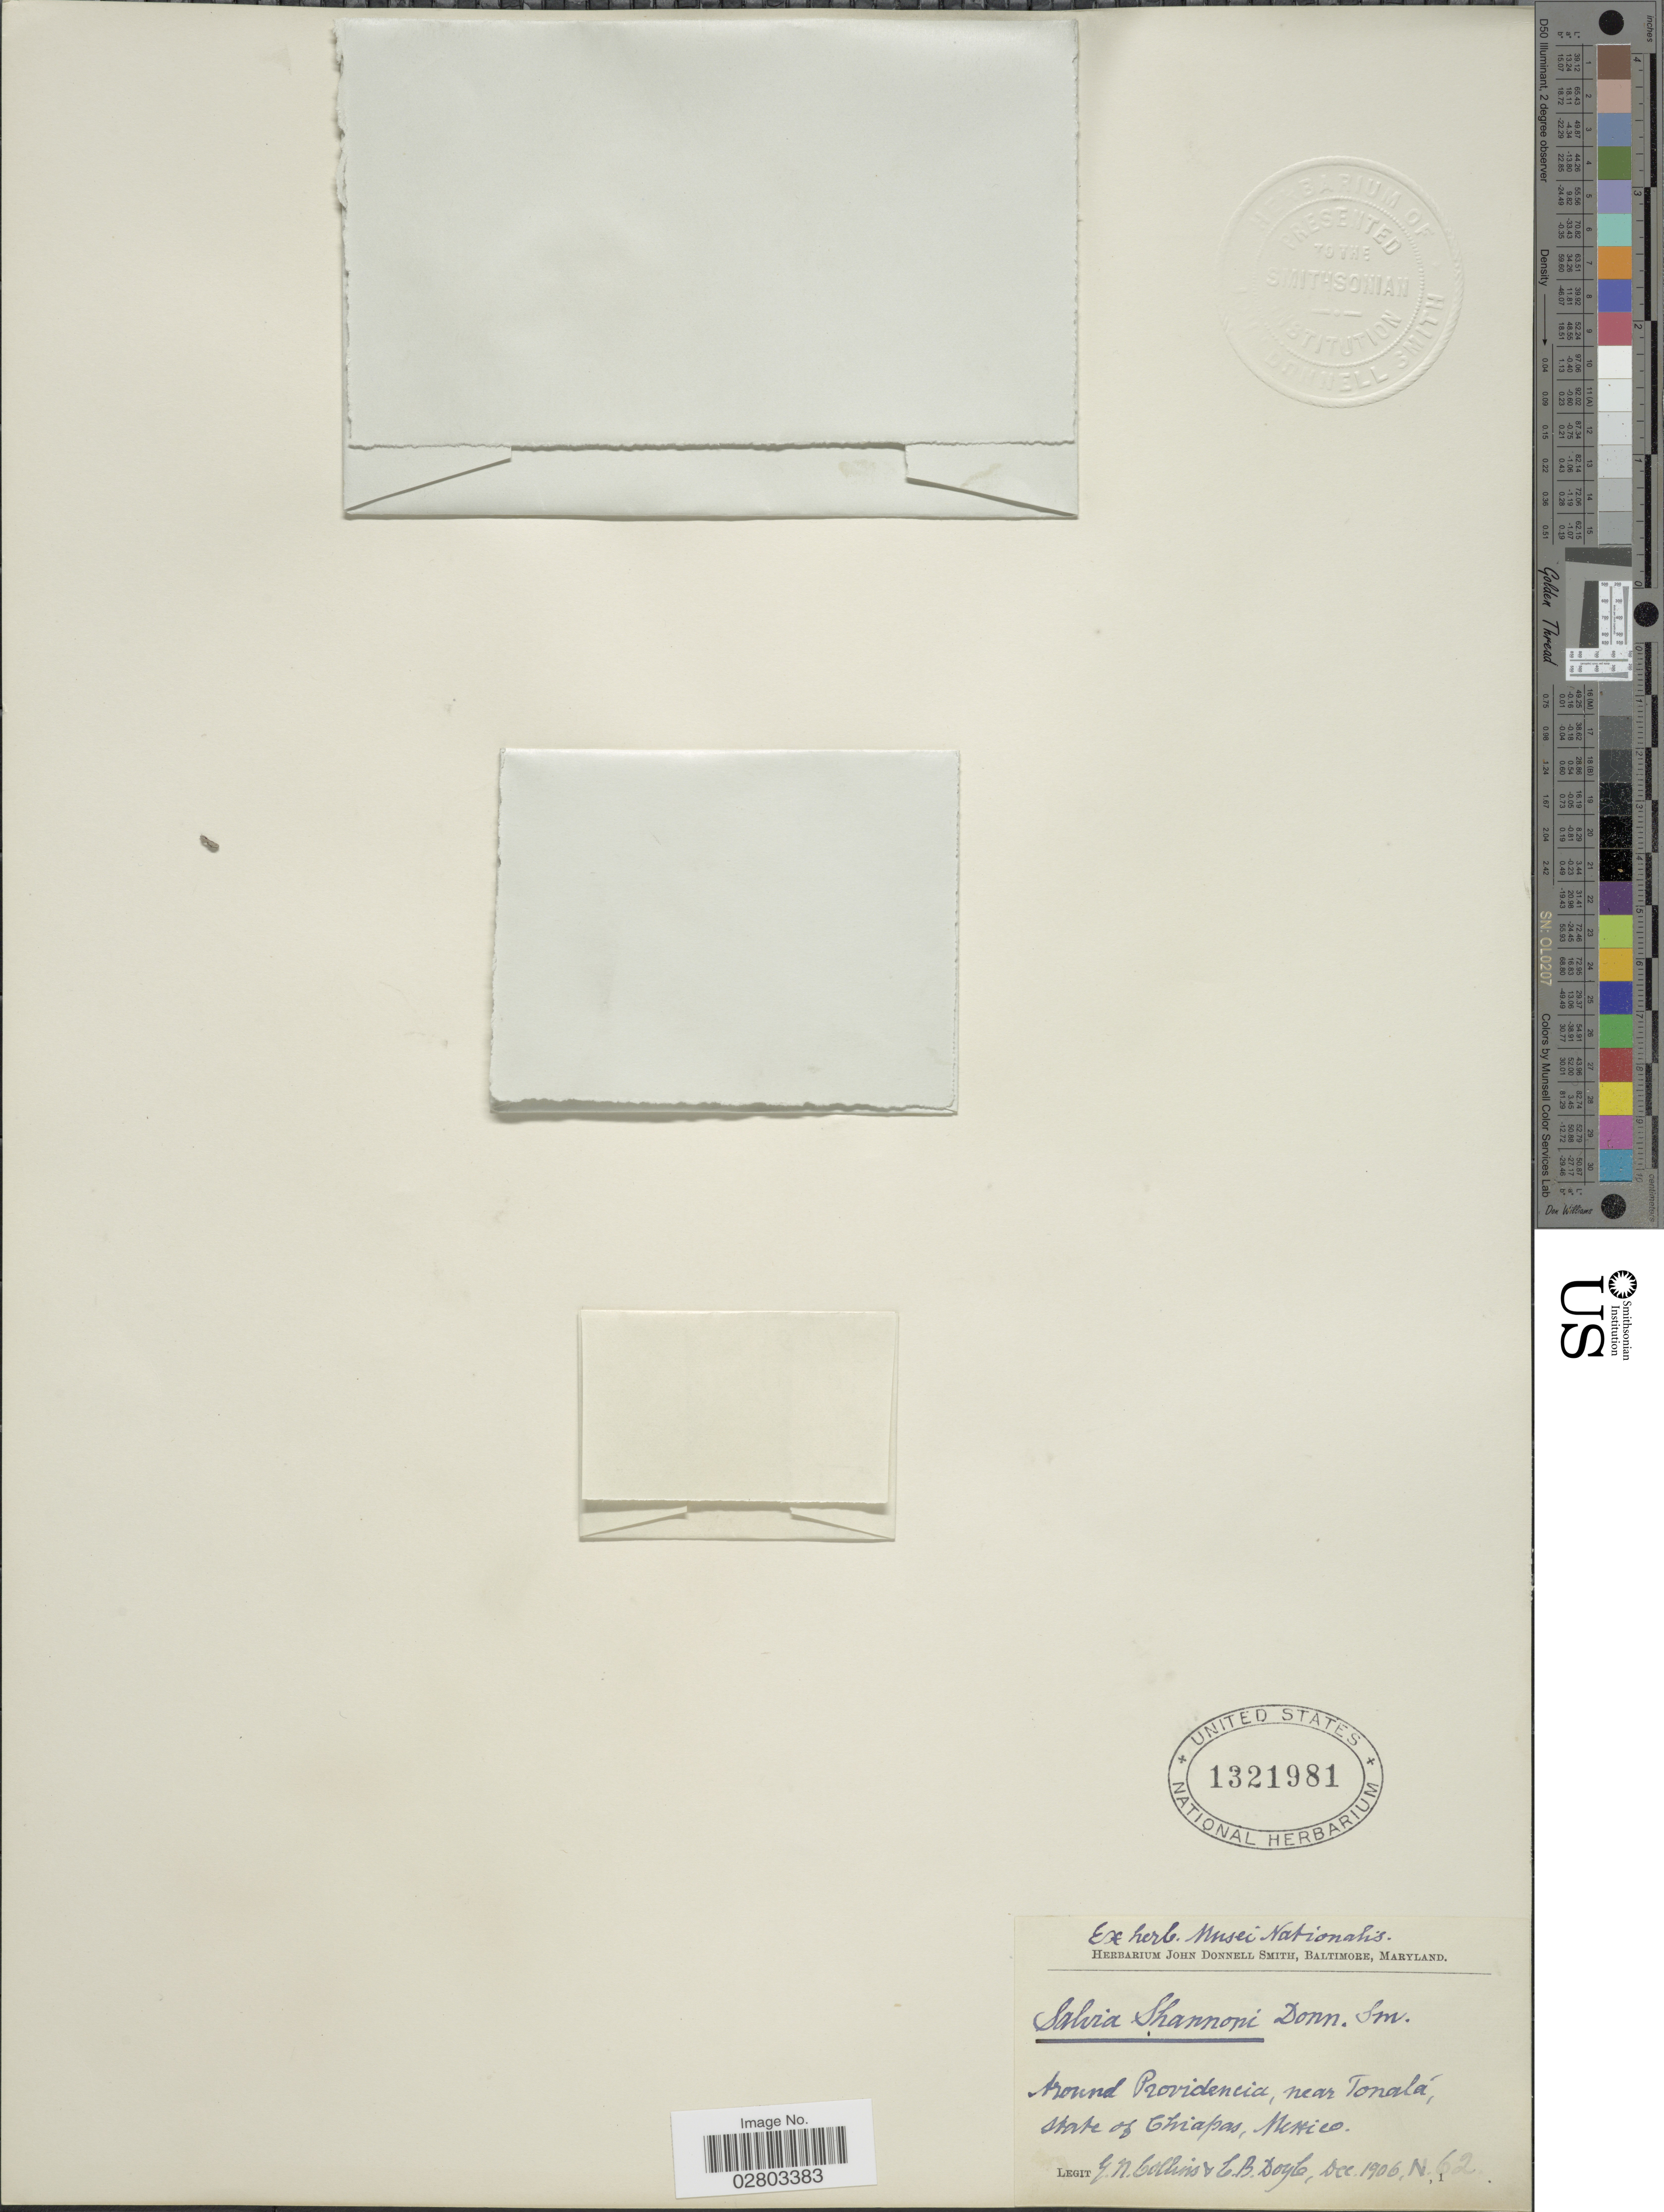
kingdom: Plantae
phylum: Tracheophyta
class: Magnoliopsida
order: Lamiales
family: Lamiaceae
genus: Salvia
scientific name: Salvia shannoni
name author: Donn. Sm.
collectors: G. Collins & C. Doyle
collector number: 62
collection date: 1906-12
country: Mexico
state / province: Chiapas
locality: Around Providencia, near Tonalá.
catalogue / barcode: US 1321981